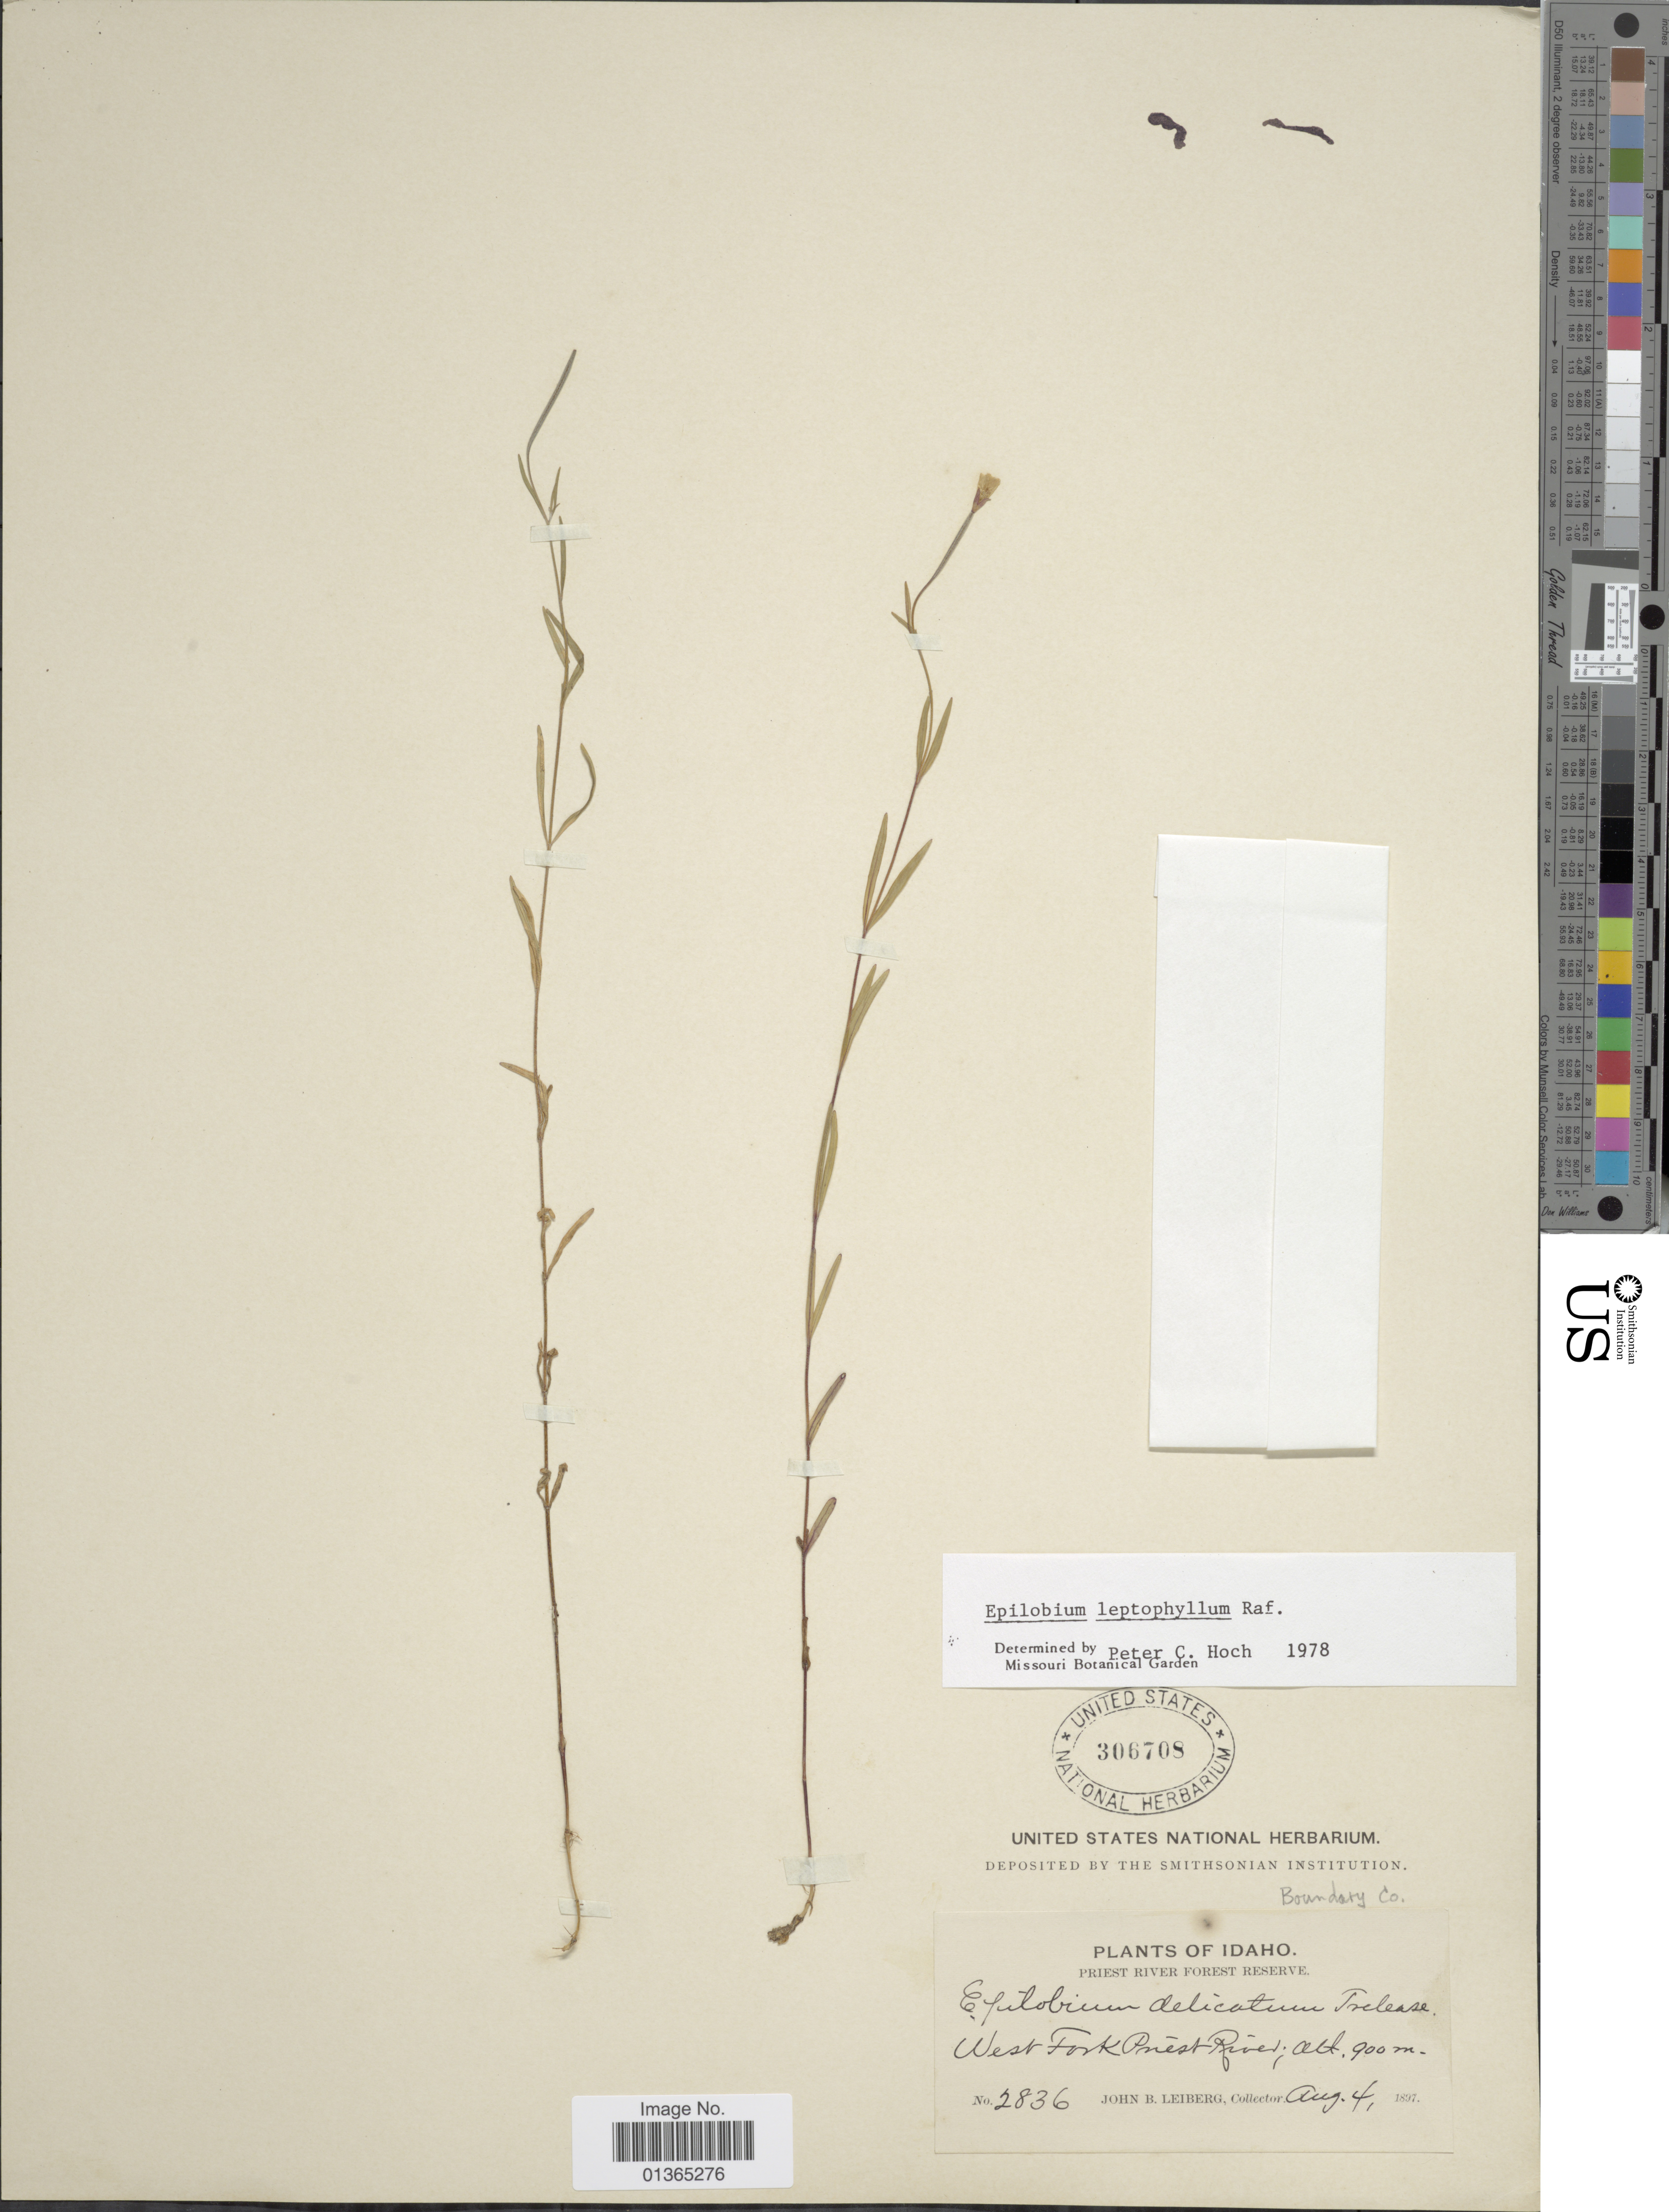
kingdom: Plantae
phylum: Tracheophyta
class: Magnoliopsida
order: Myrtales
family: Onagraceae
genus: Epilobium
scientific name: Epilobium leptophyllum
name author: Raf.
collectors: J. B. Leiberg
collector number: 2836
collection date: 1897-08-04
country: United States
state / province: Idaho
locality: West fork Priest River.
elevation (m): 900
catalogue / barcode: US 306708